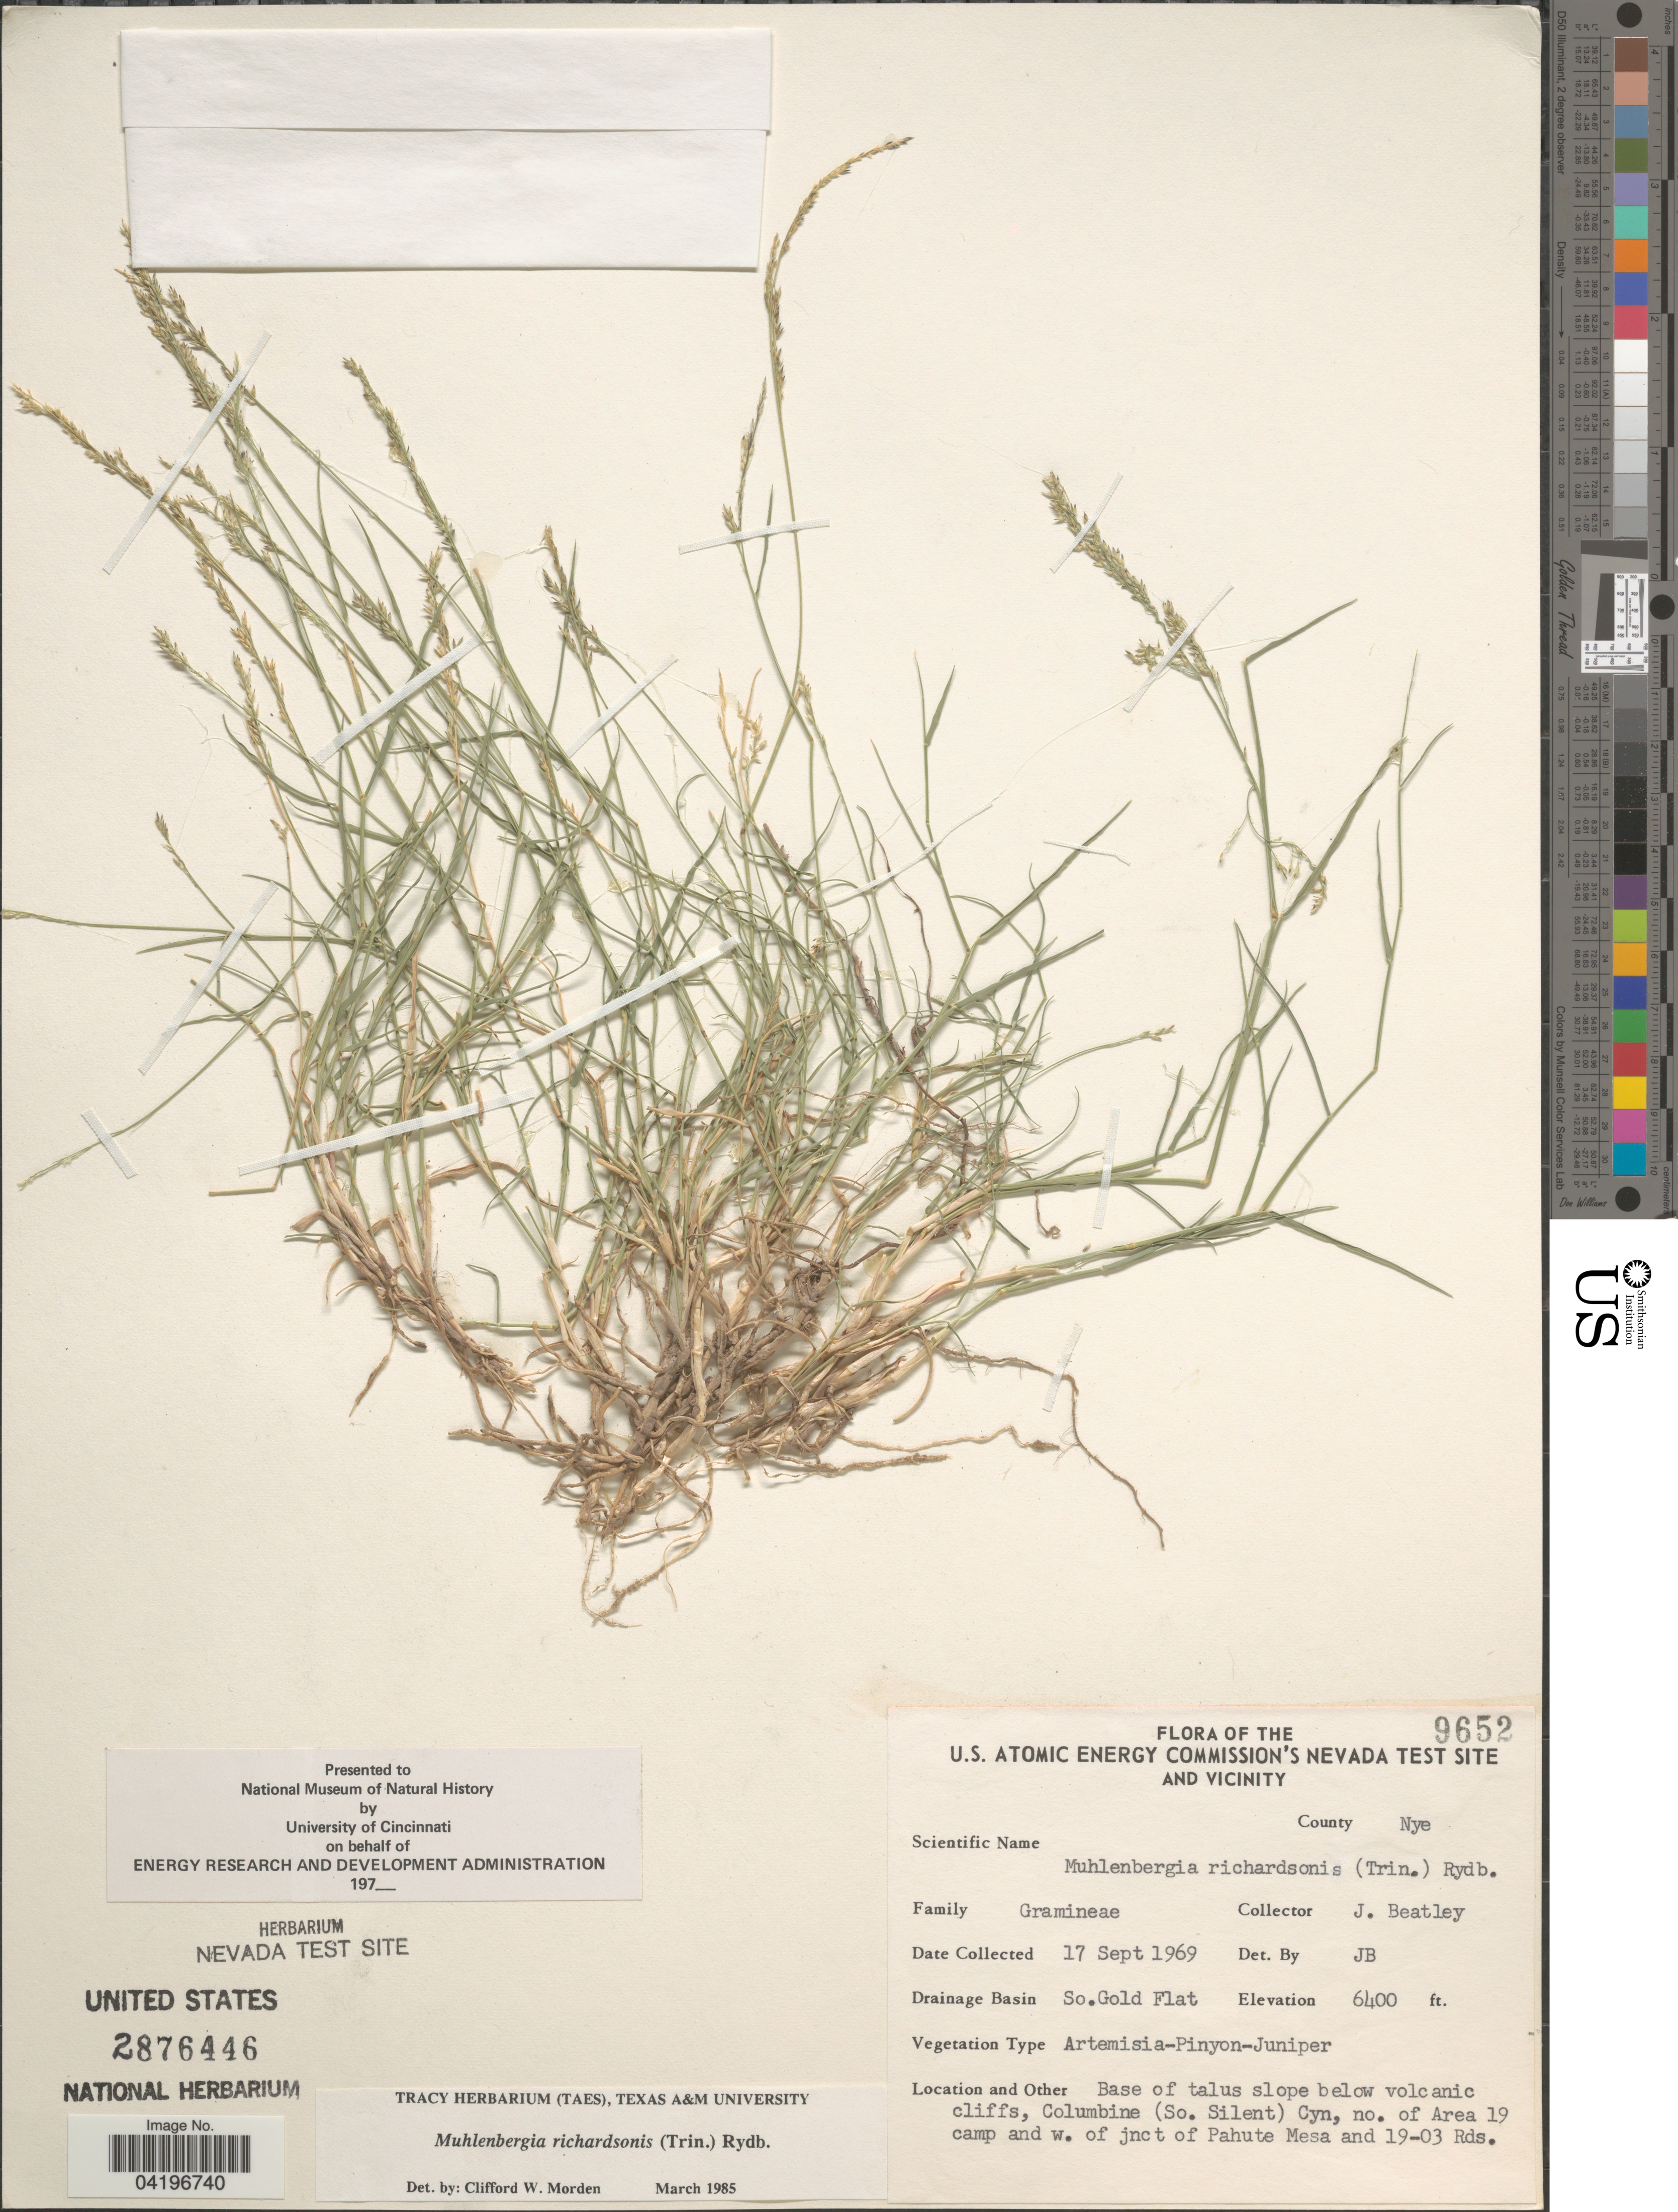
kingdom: Plantae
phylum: Tracheophyta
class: Liliopsida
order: Poales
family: Poaceae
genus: Muhlenbergia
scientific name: Muhlenbergia richardsonis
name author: (Trin.) Rydb.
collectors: J. C. Beatley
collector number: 9652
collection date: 1969-09-17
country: United States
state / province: Nevada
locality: U.S. Atomic Energy Commission's Nevada test site and vicinity. County Nye. Drainage Basin So. Gold Flat. Base of talus slope below volcanic cliffs, Columbine (So. Silent) Cyn, no. of Area 19 camp and w. of jnct of Pahute Mesa and 19-03 Rds.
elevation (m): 1951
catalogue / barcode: US 2876446